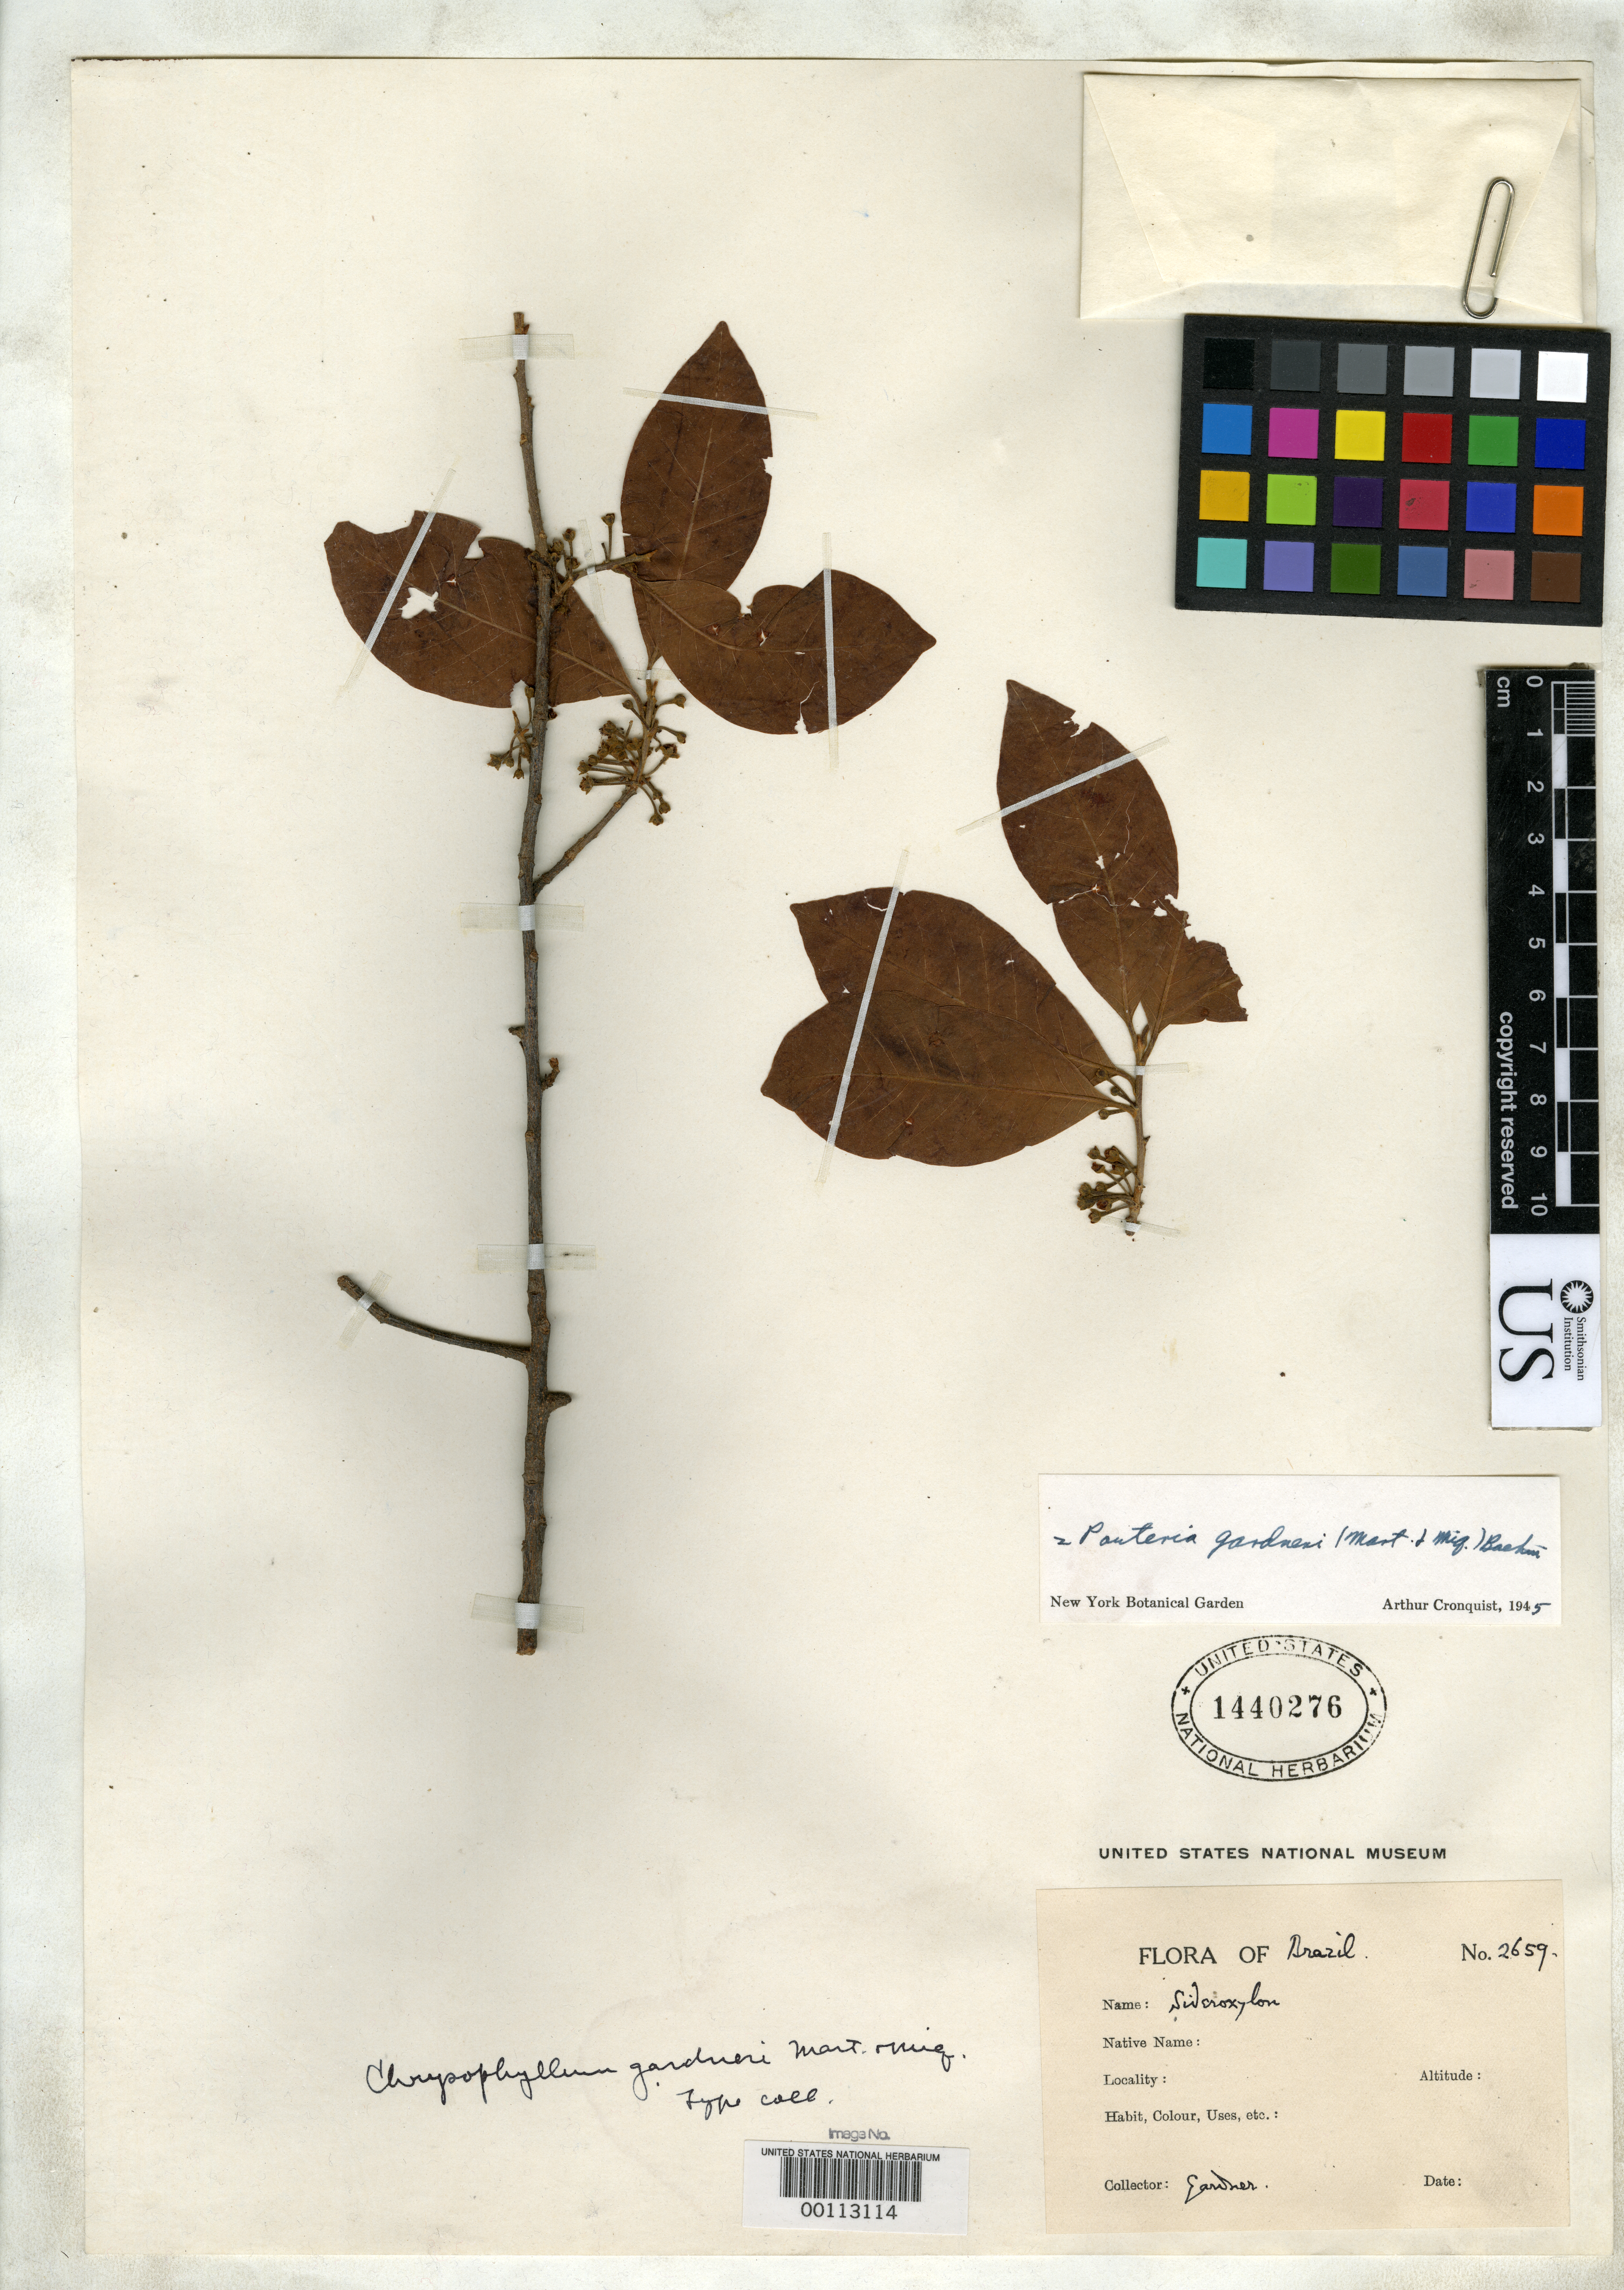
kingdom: Plantae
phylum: Tracheophyta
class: Magnoliopsida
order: Ericales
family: Sapotaceae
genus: Chrysophyllum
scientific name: Chrysophyllum gardneri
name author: Mart. & Miq.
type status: Isotype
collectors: G. Gardner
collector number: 2659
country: Brazil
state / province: Minas Gerais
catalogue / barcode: US 1440276